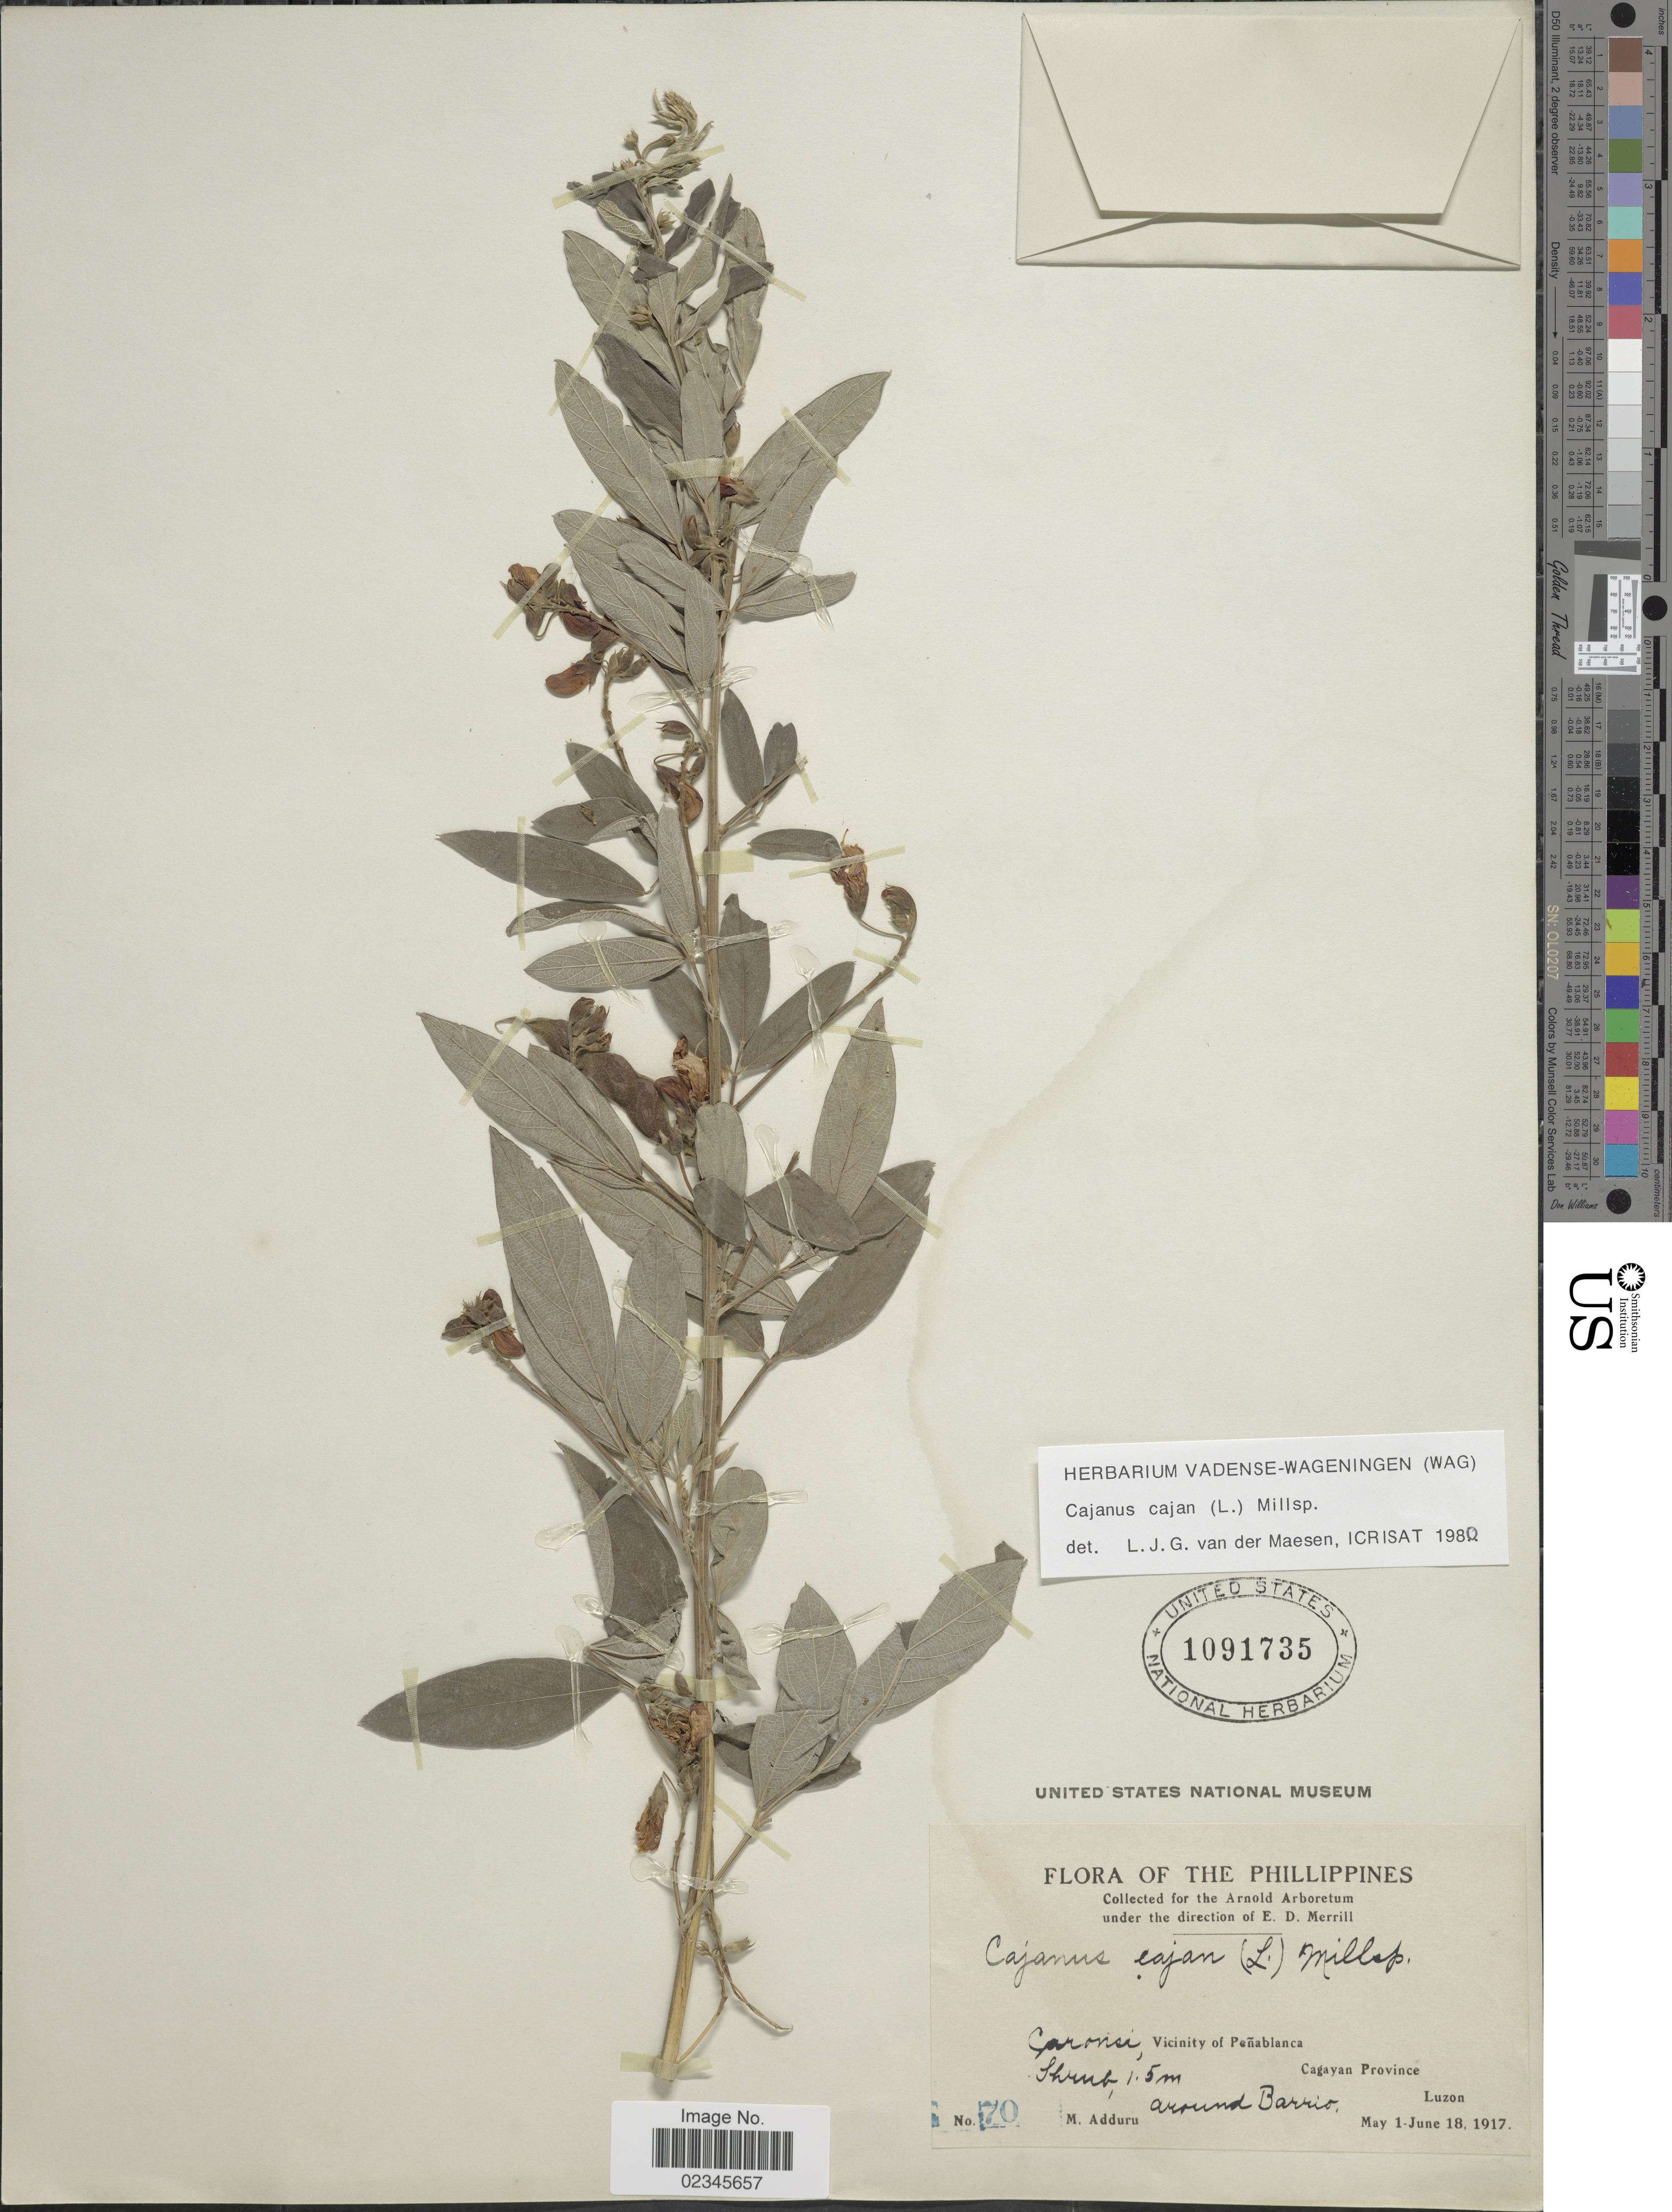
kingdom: Plantae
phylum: Tracheophyta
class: Magnoliopsida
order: Fabales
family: Fabaceae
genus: Cajanus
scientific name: Cajanus cajan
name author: (L.) Huth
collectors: M. Adduru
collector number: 70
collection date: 1917-05-01/1917-06-18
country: Philippines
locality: Caronsi, Vicinity of Penablanca, Cagayan Province, Luzon, around Barrio.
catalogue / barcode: US 1091735